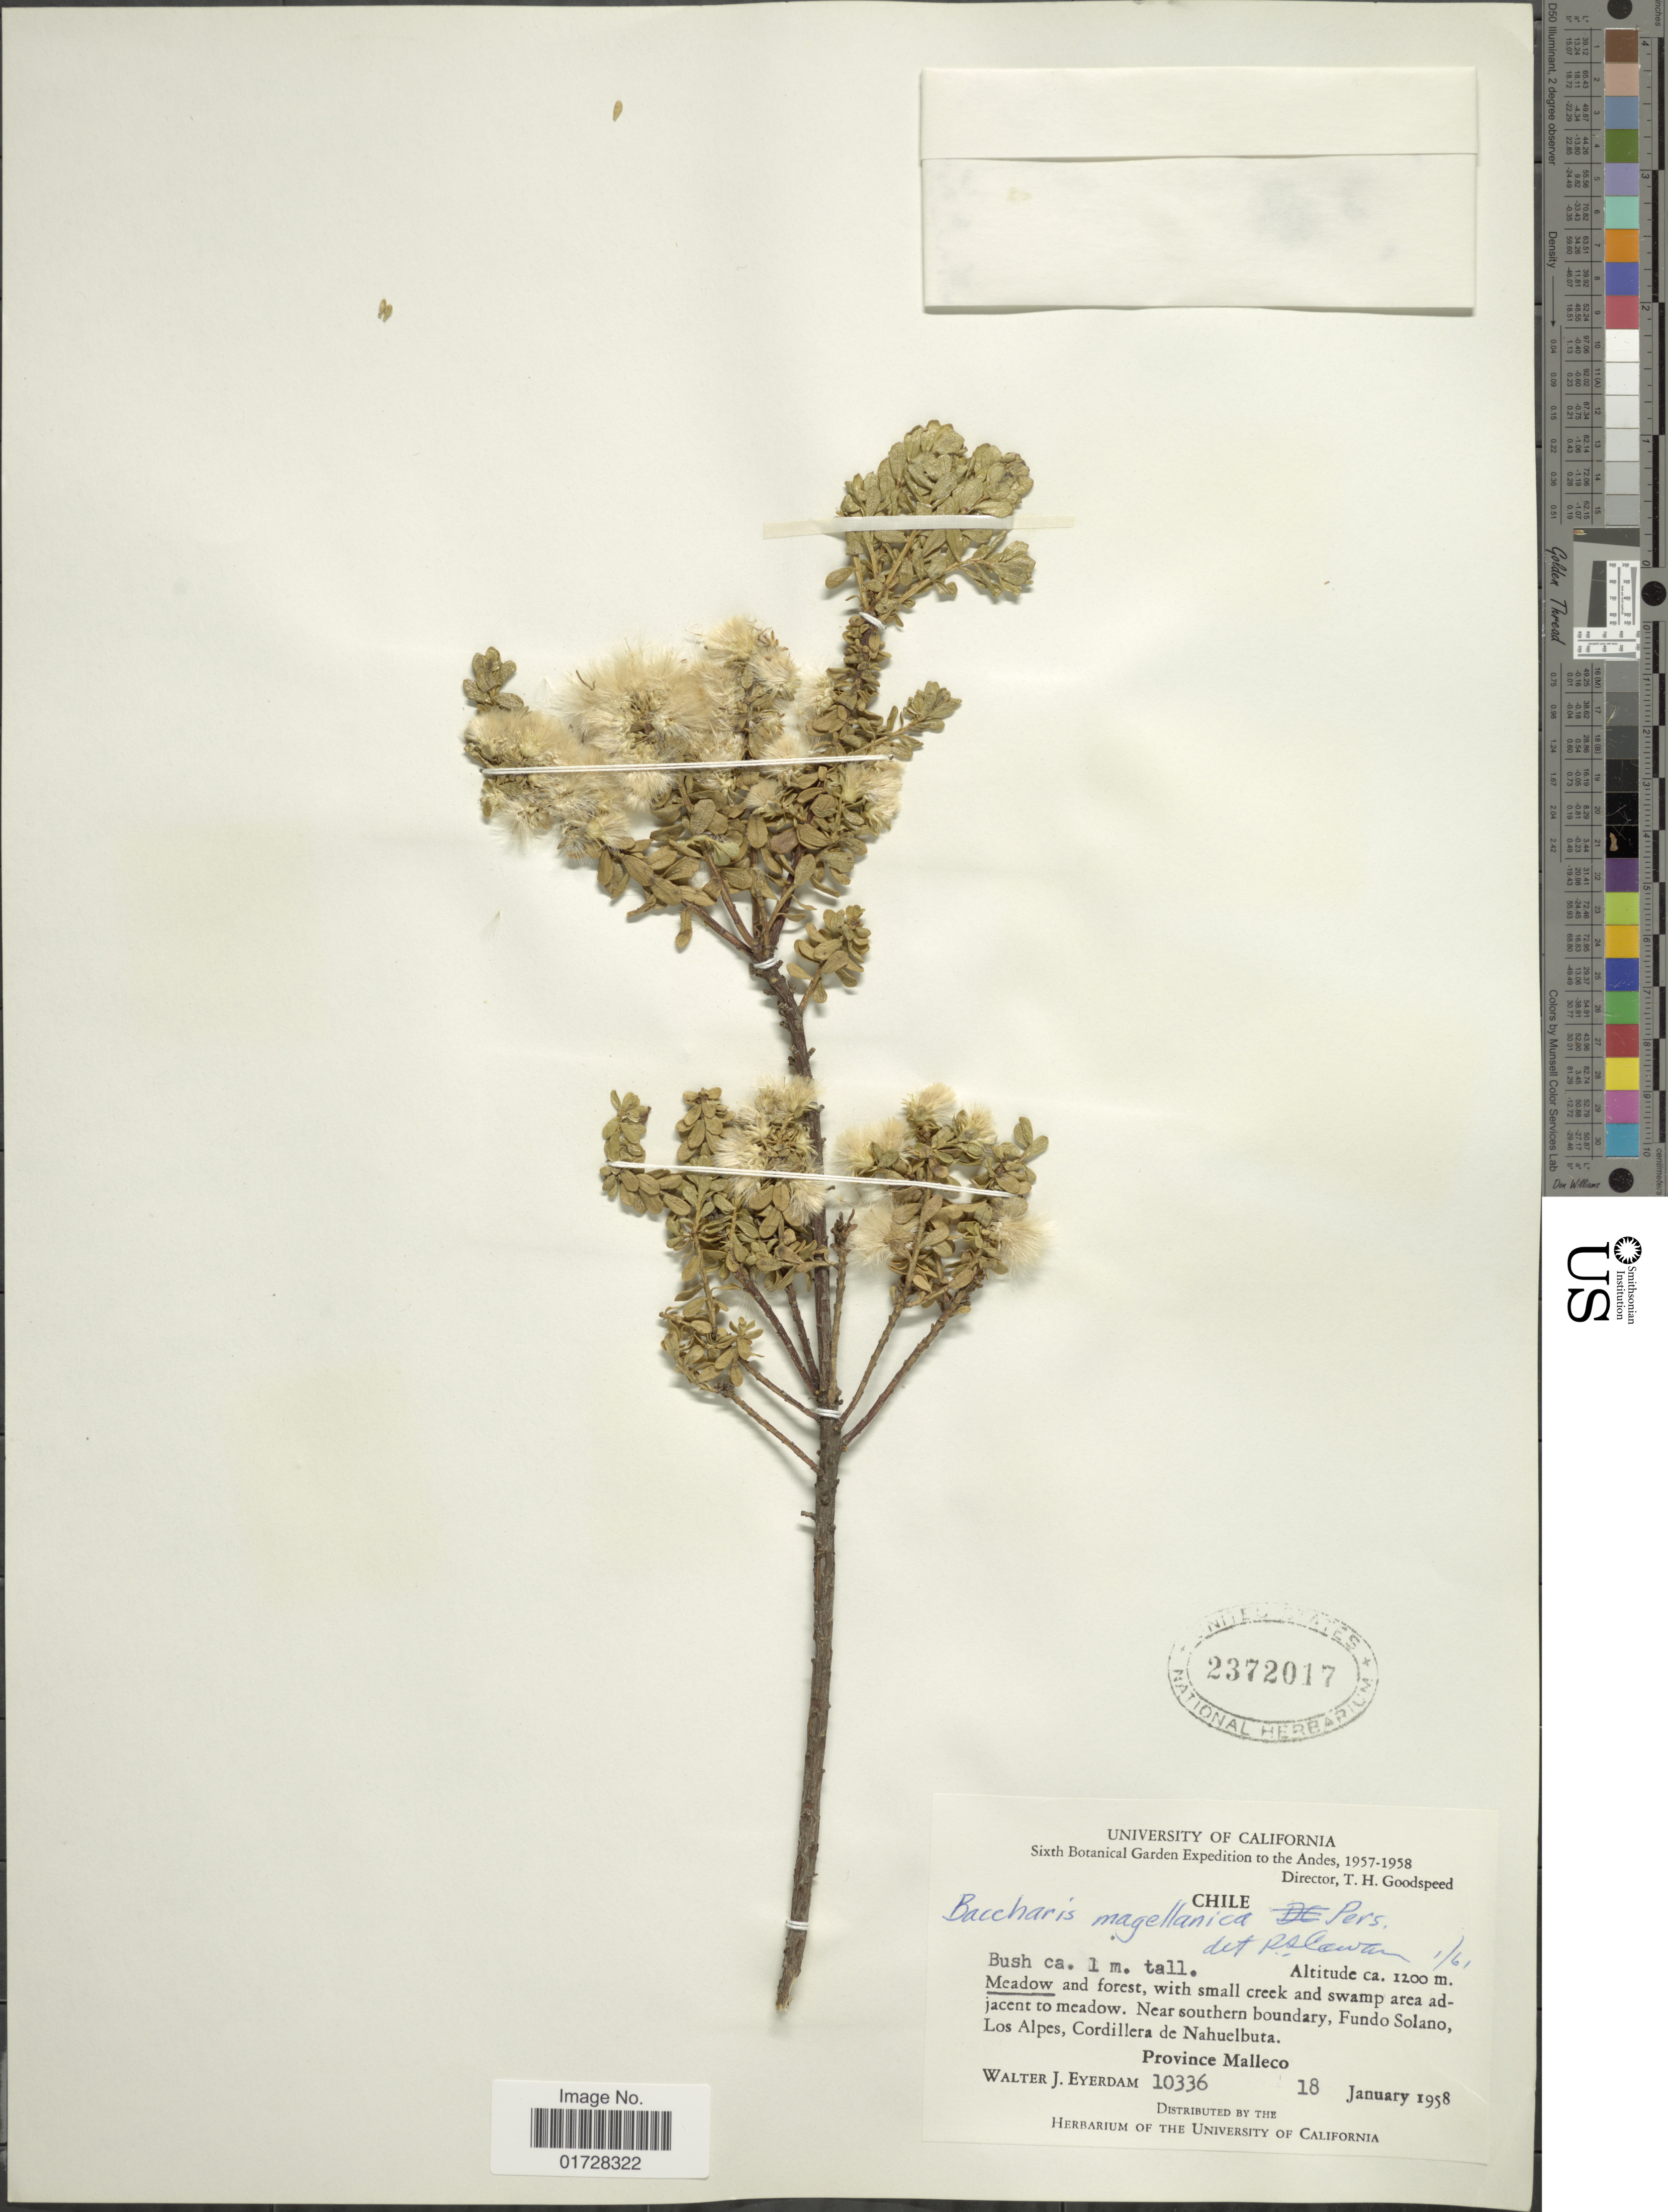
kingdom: Plantae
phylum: Tracheophyta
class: Magnoliopsida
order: Asterales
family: Asteraceae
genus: Baccharis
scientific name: Baccharis tricuneata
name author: (L. f.) Pers.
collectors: W. J. Eyerdam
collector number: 10336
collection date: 1958-01-18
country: Chile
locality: Andes, near southern boundary, Fundo Solano, Los Alpes, Cordillera de Nahuelbuta, Province Malleco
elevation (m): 1200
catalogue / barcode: US 2372017